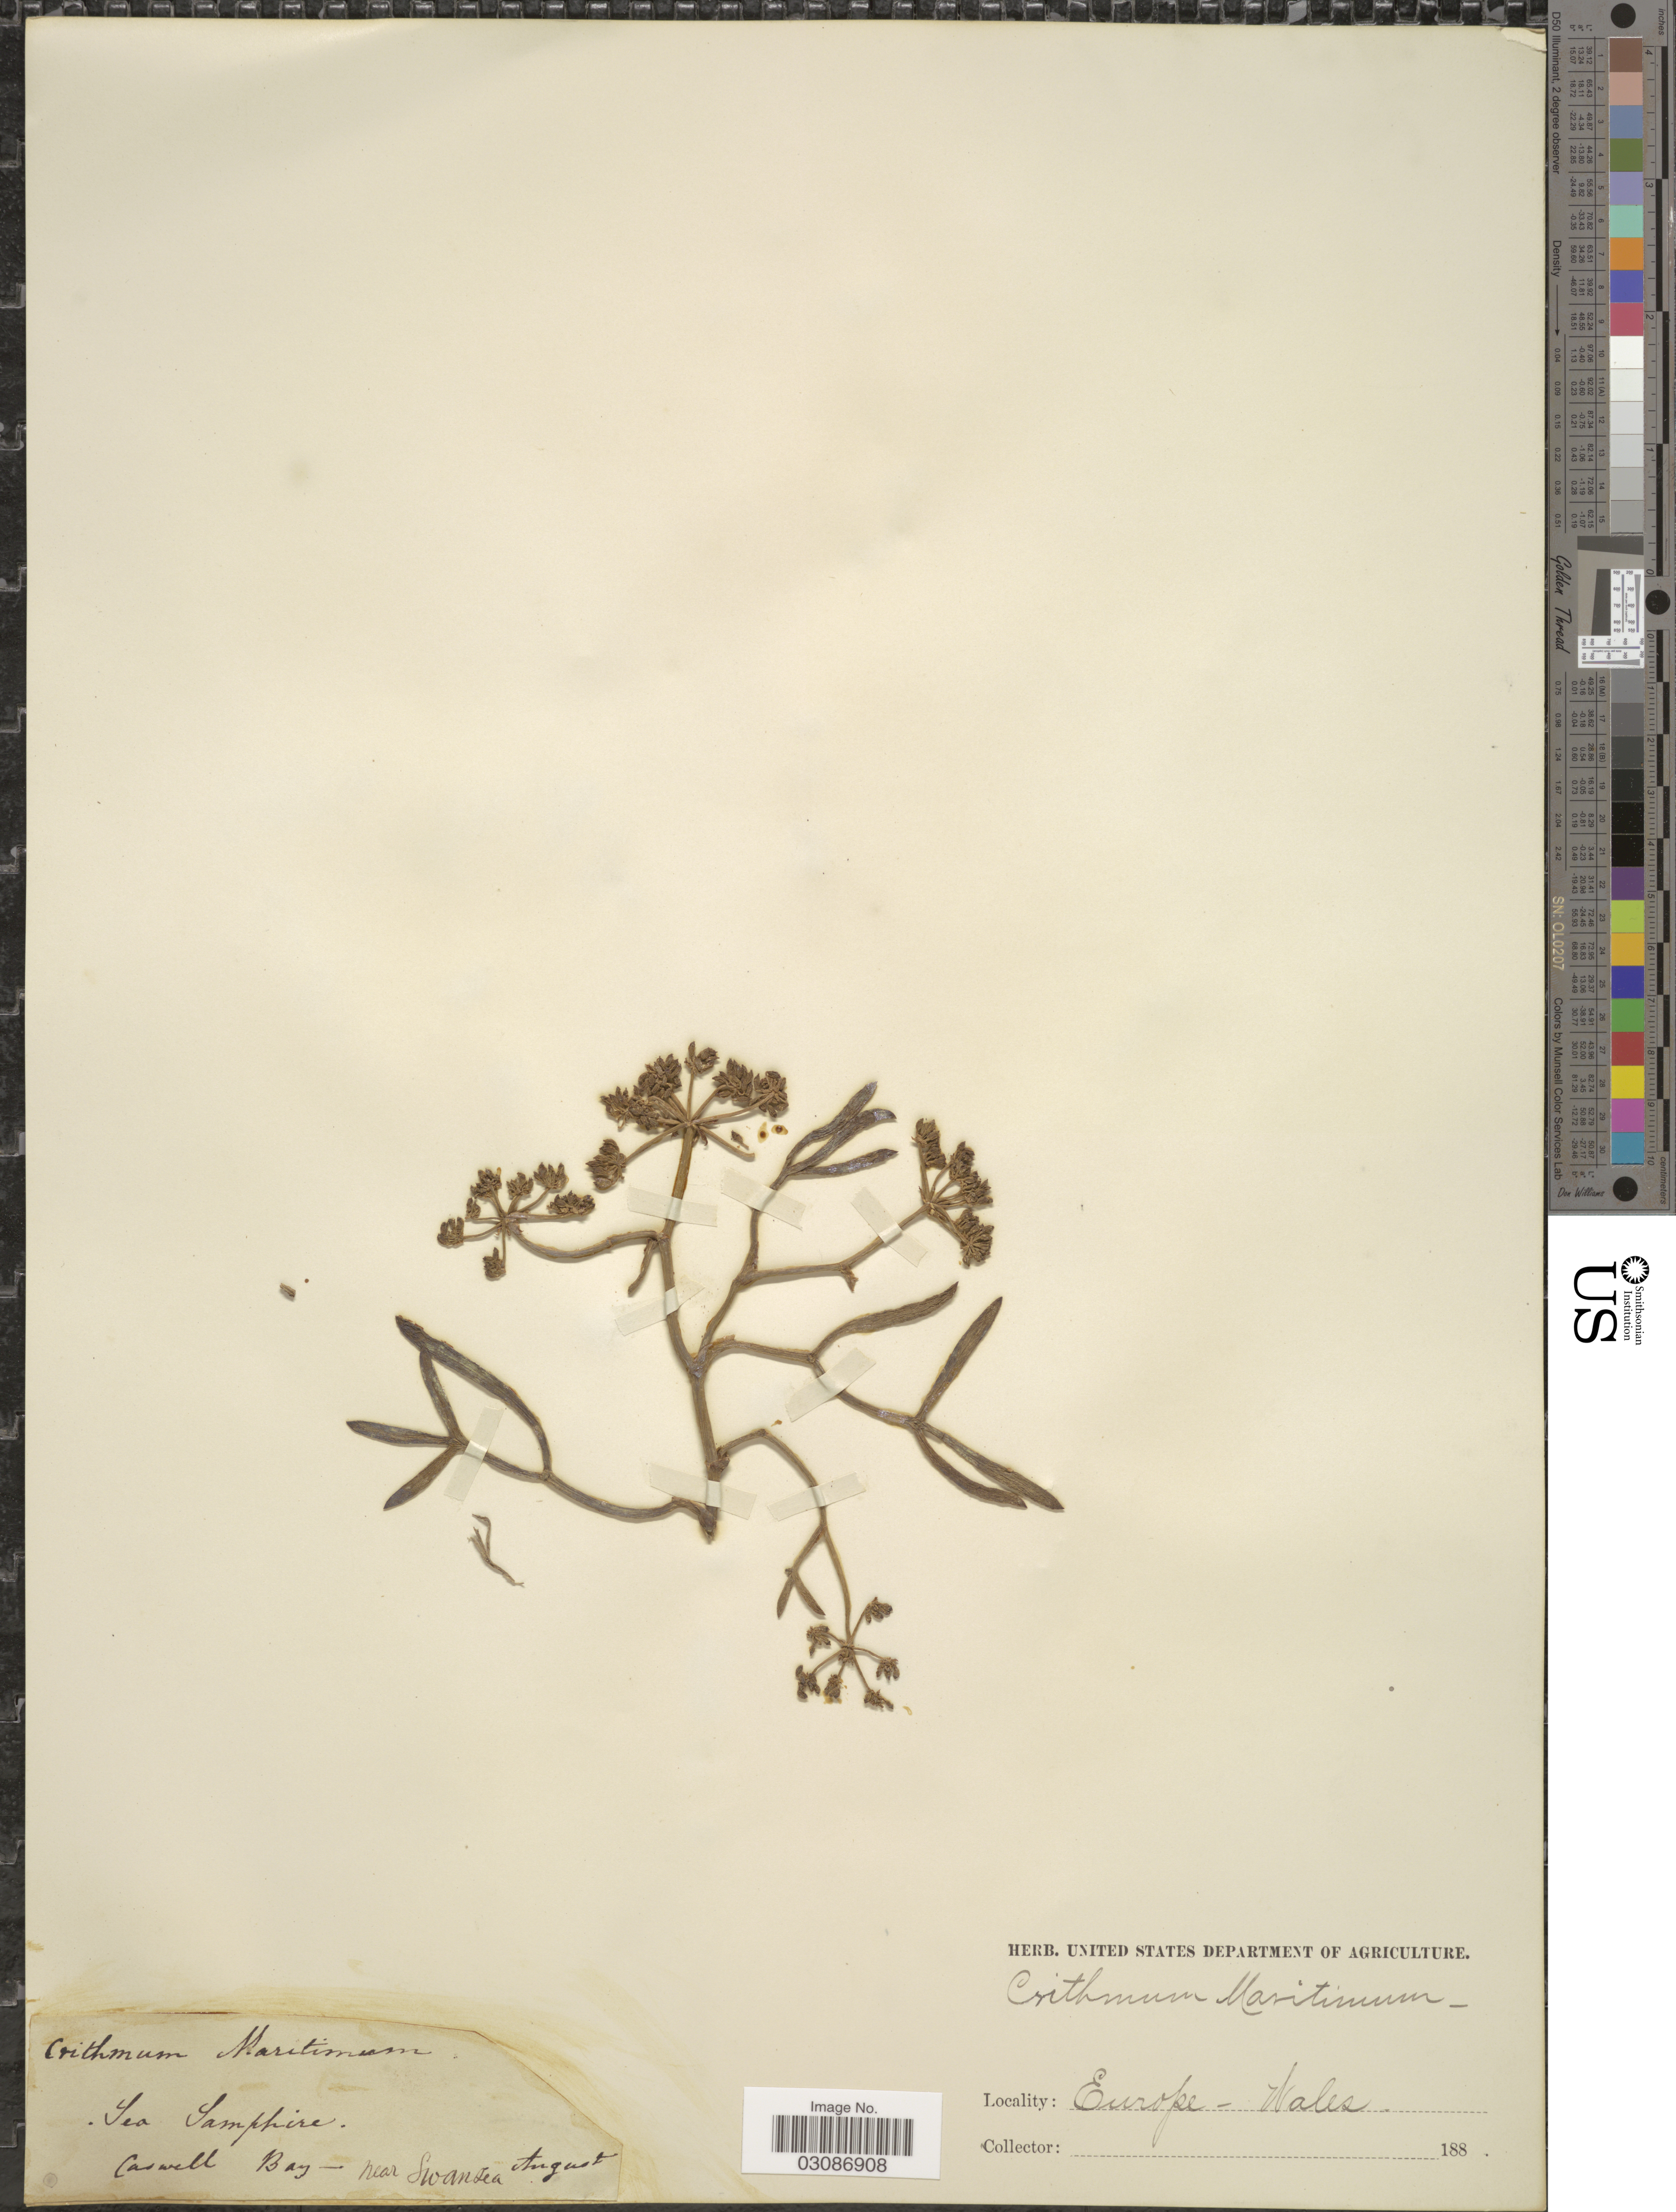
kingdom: Plantae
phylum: Tracheophyta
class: Magnoliopsida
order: Apiales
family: Apiaceae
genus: Crithmum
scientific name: Crithmum maritimum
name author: L.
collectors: Facchini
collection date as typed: August 188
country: United Kingdom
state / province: Wales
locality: Sea Samphire. Caswell Bay - near Swansea.